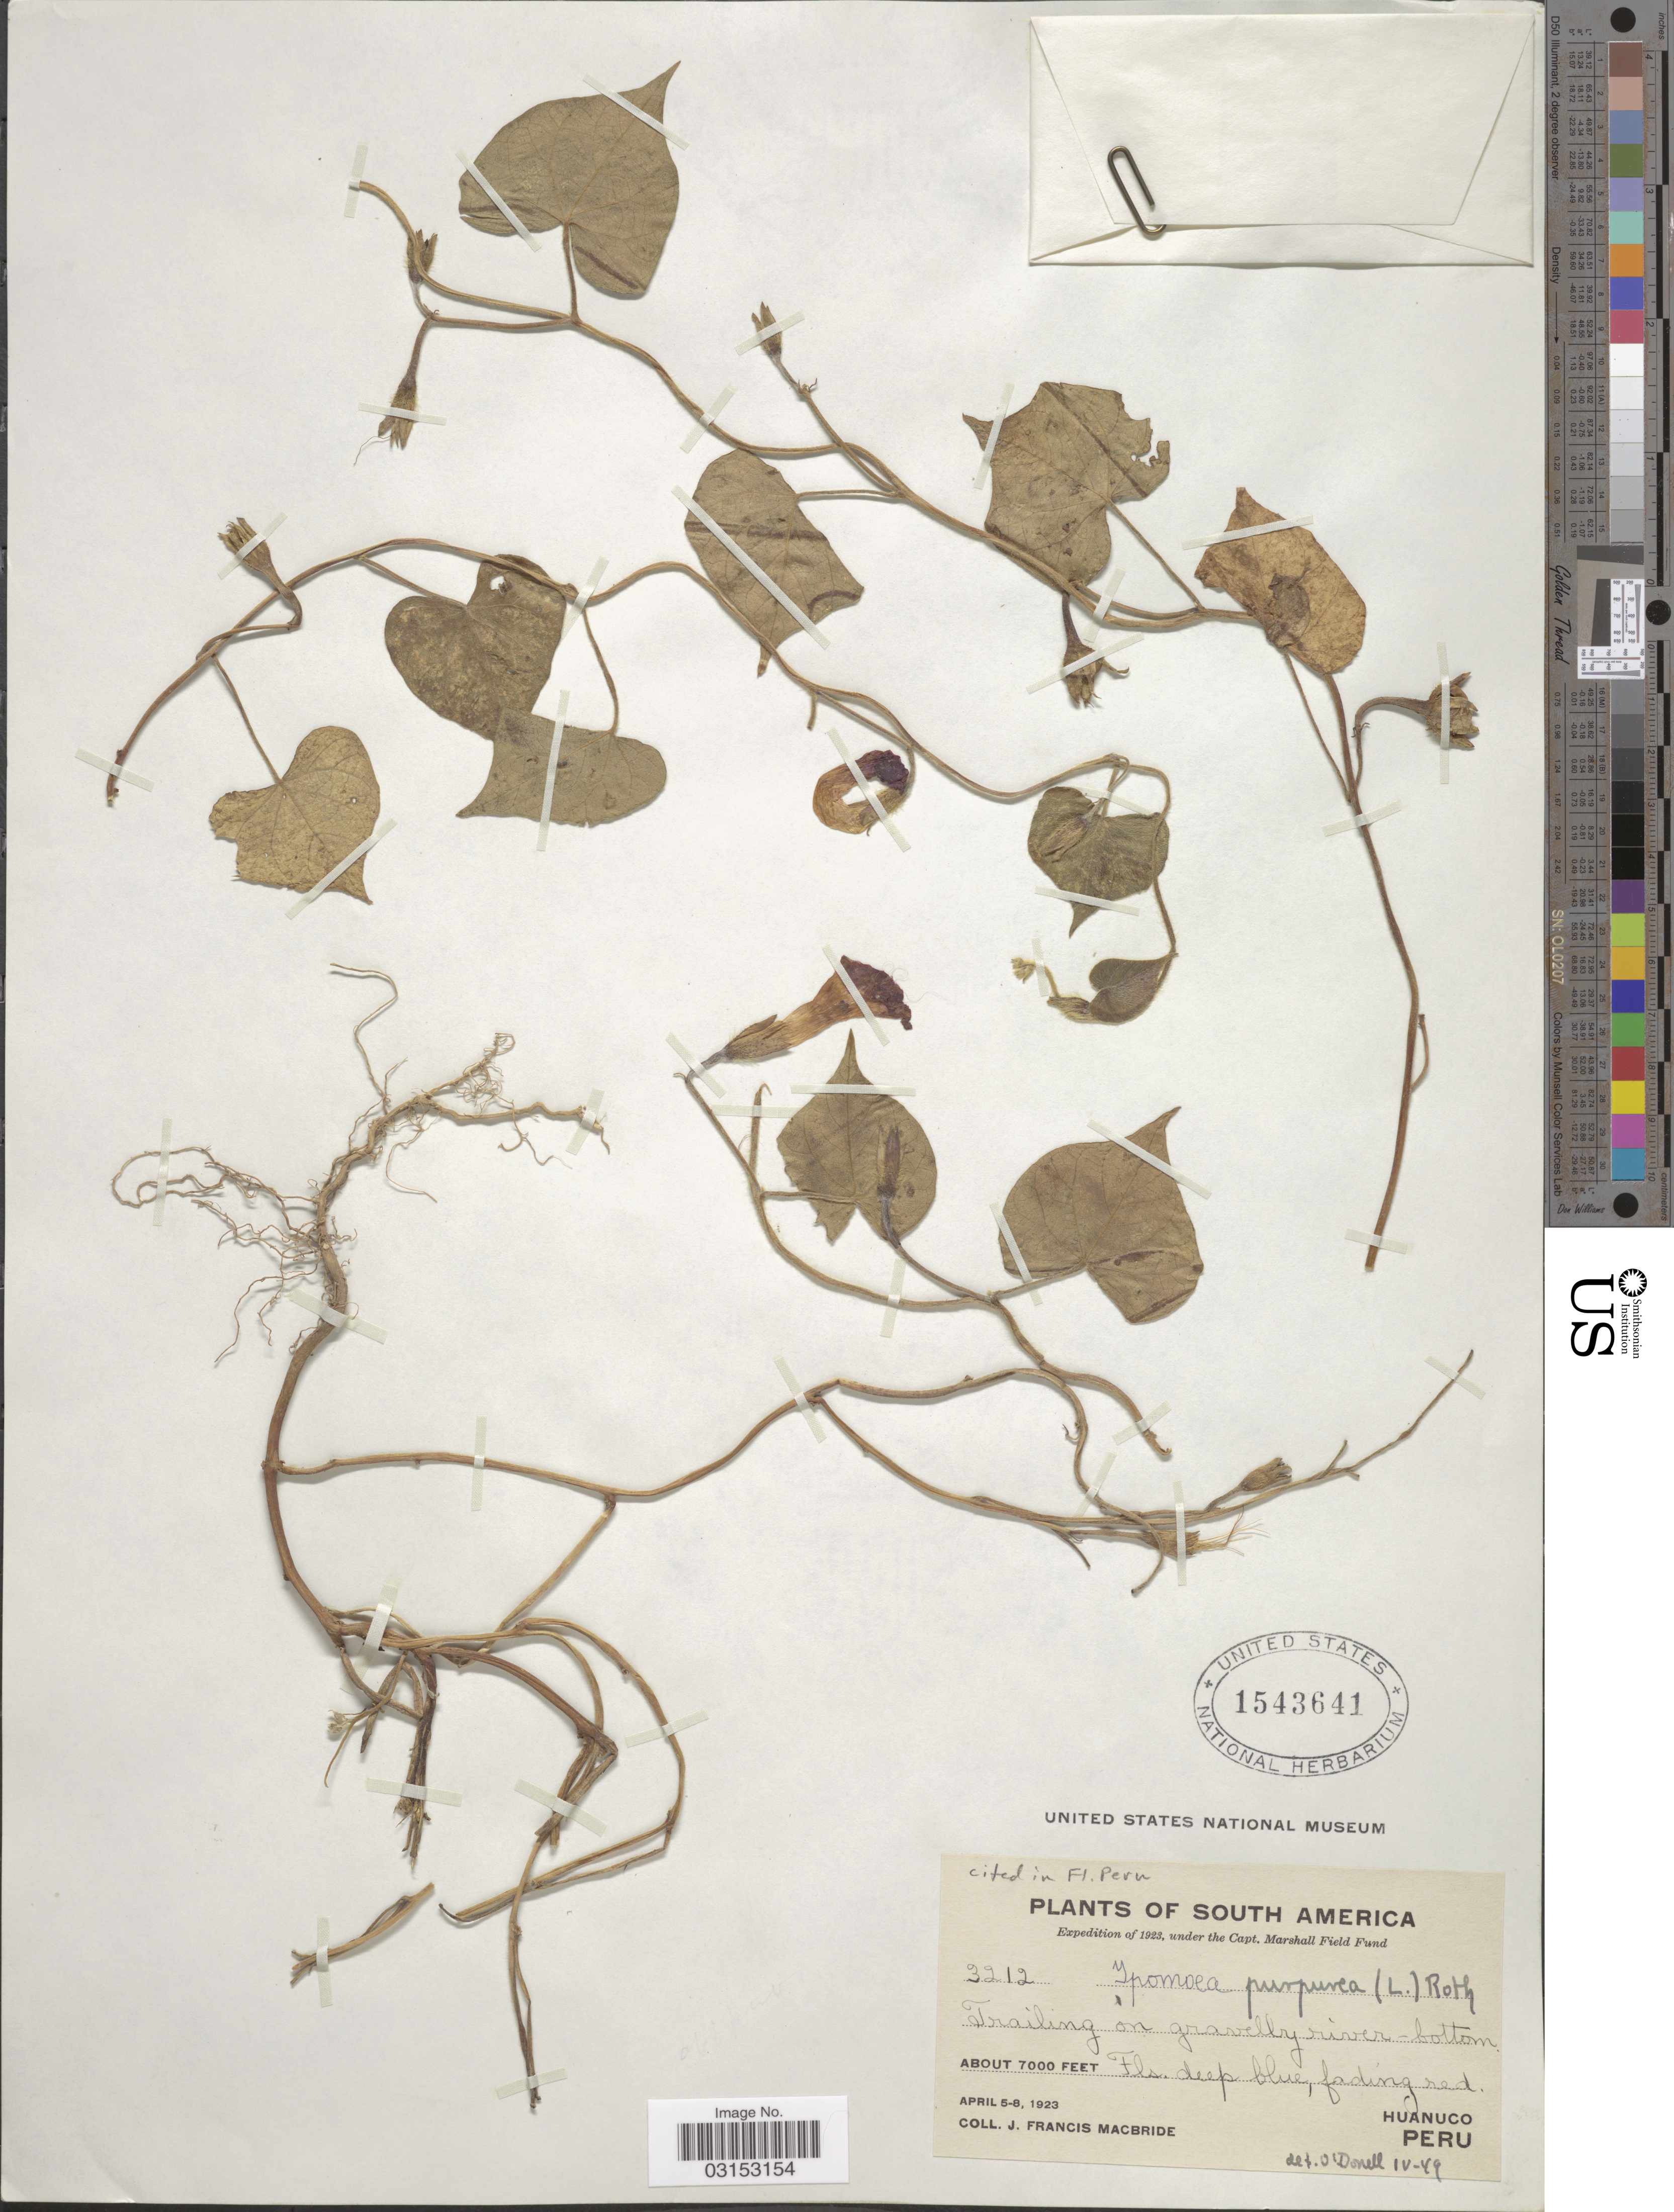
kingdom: Plantae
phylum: Tracheophyta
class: Magnoliopsida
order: Solanales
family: Convolvulaceae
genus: Ipomoea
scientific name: Ipomoea purpurea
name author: (L.) Roth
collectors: J. F. Macbride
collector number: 3212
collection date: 1923-04-05/1923-04-08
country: Peru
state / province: Huánuco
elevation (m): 2134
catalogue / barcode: US 1543641